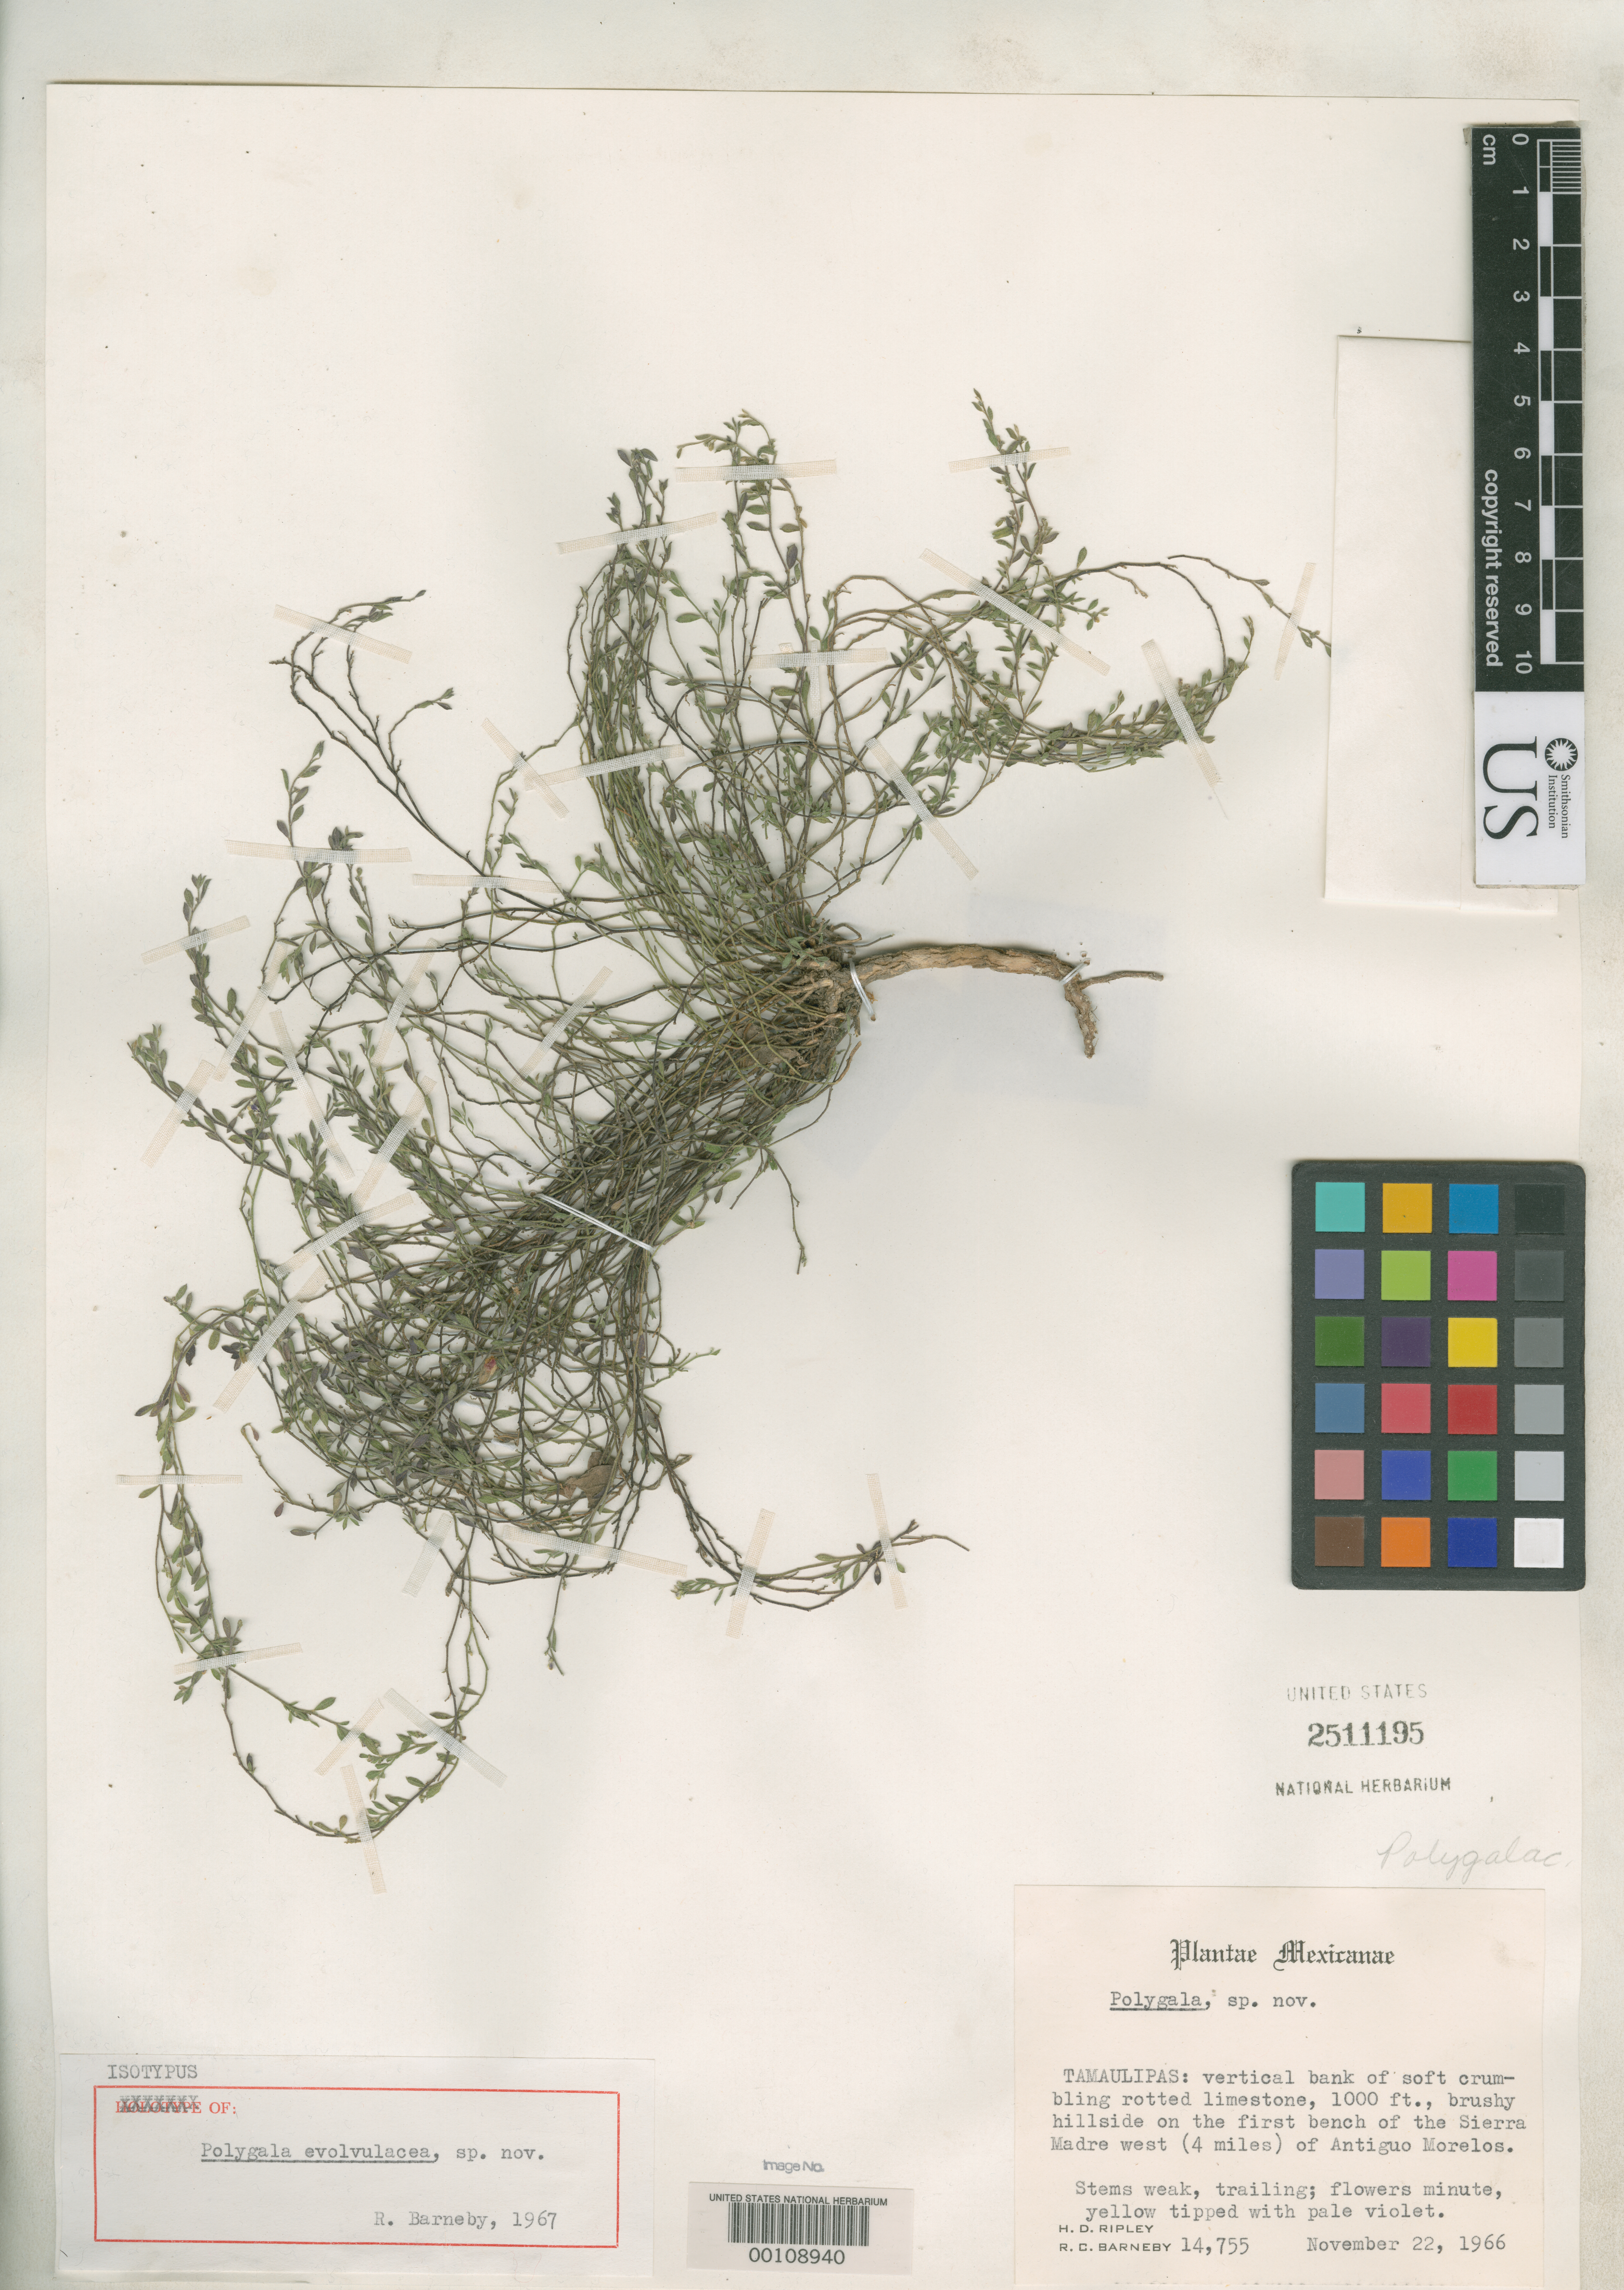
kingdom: Plantae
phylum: Tracheophyta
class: Magnoliopsida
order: Fabales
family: Polygalaceae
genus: Polygala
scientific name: Polygala evolvulacea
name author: Barneby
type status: Isotype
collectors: H. Ripley & R. C. Barneby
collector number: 14,755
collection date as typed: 22 Nov 1966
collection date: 1966-11-22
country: Mexico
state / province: Tamaulipas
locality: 1st bench of Sierra Madre, W (4 mi) of Antiquo Morelos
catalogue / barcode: US 2511195